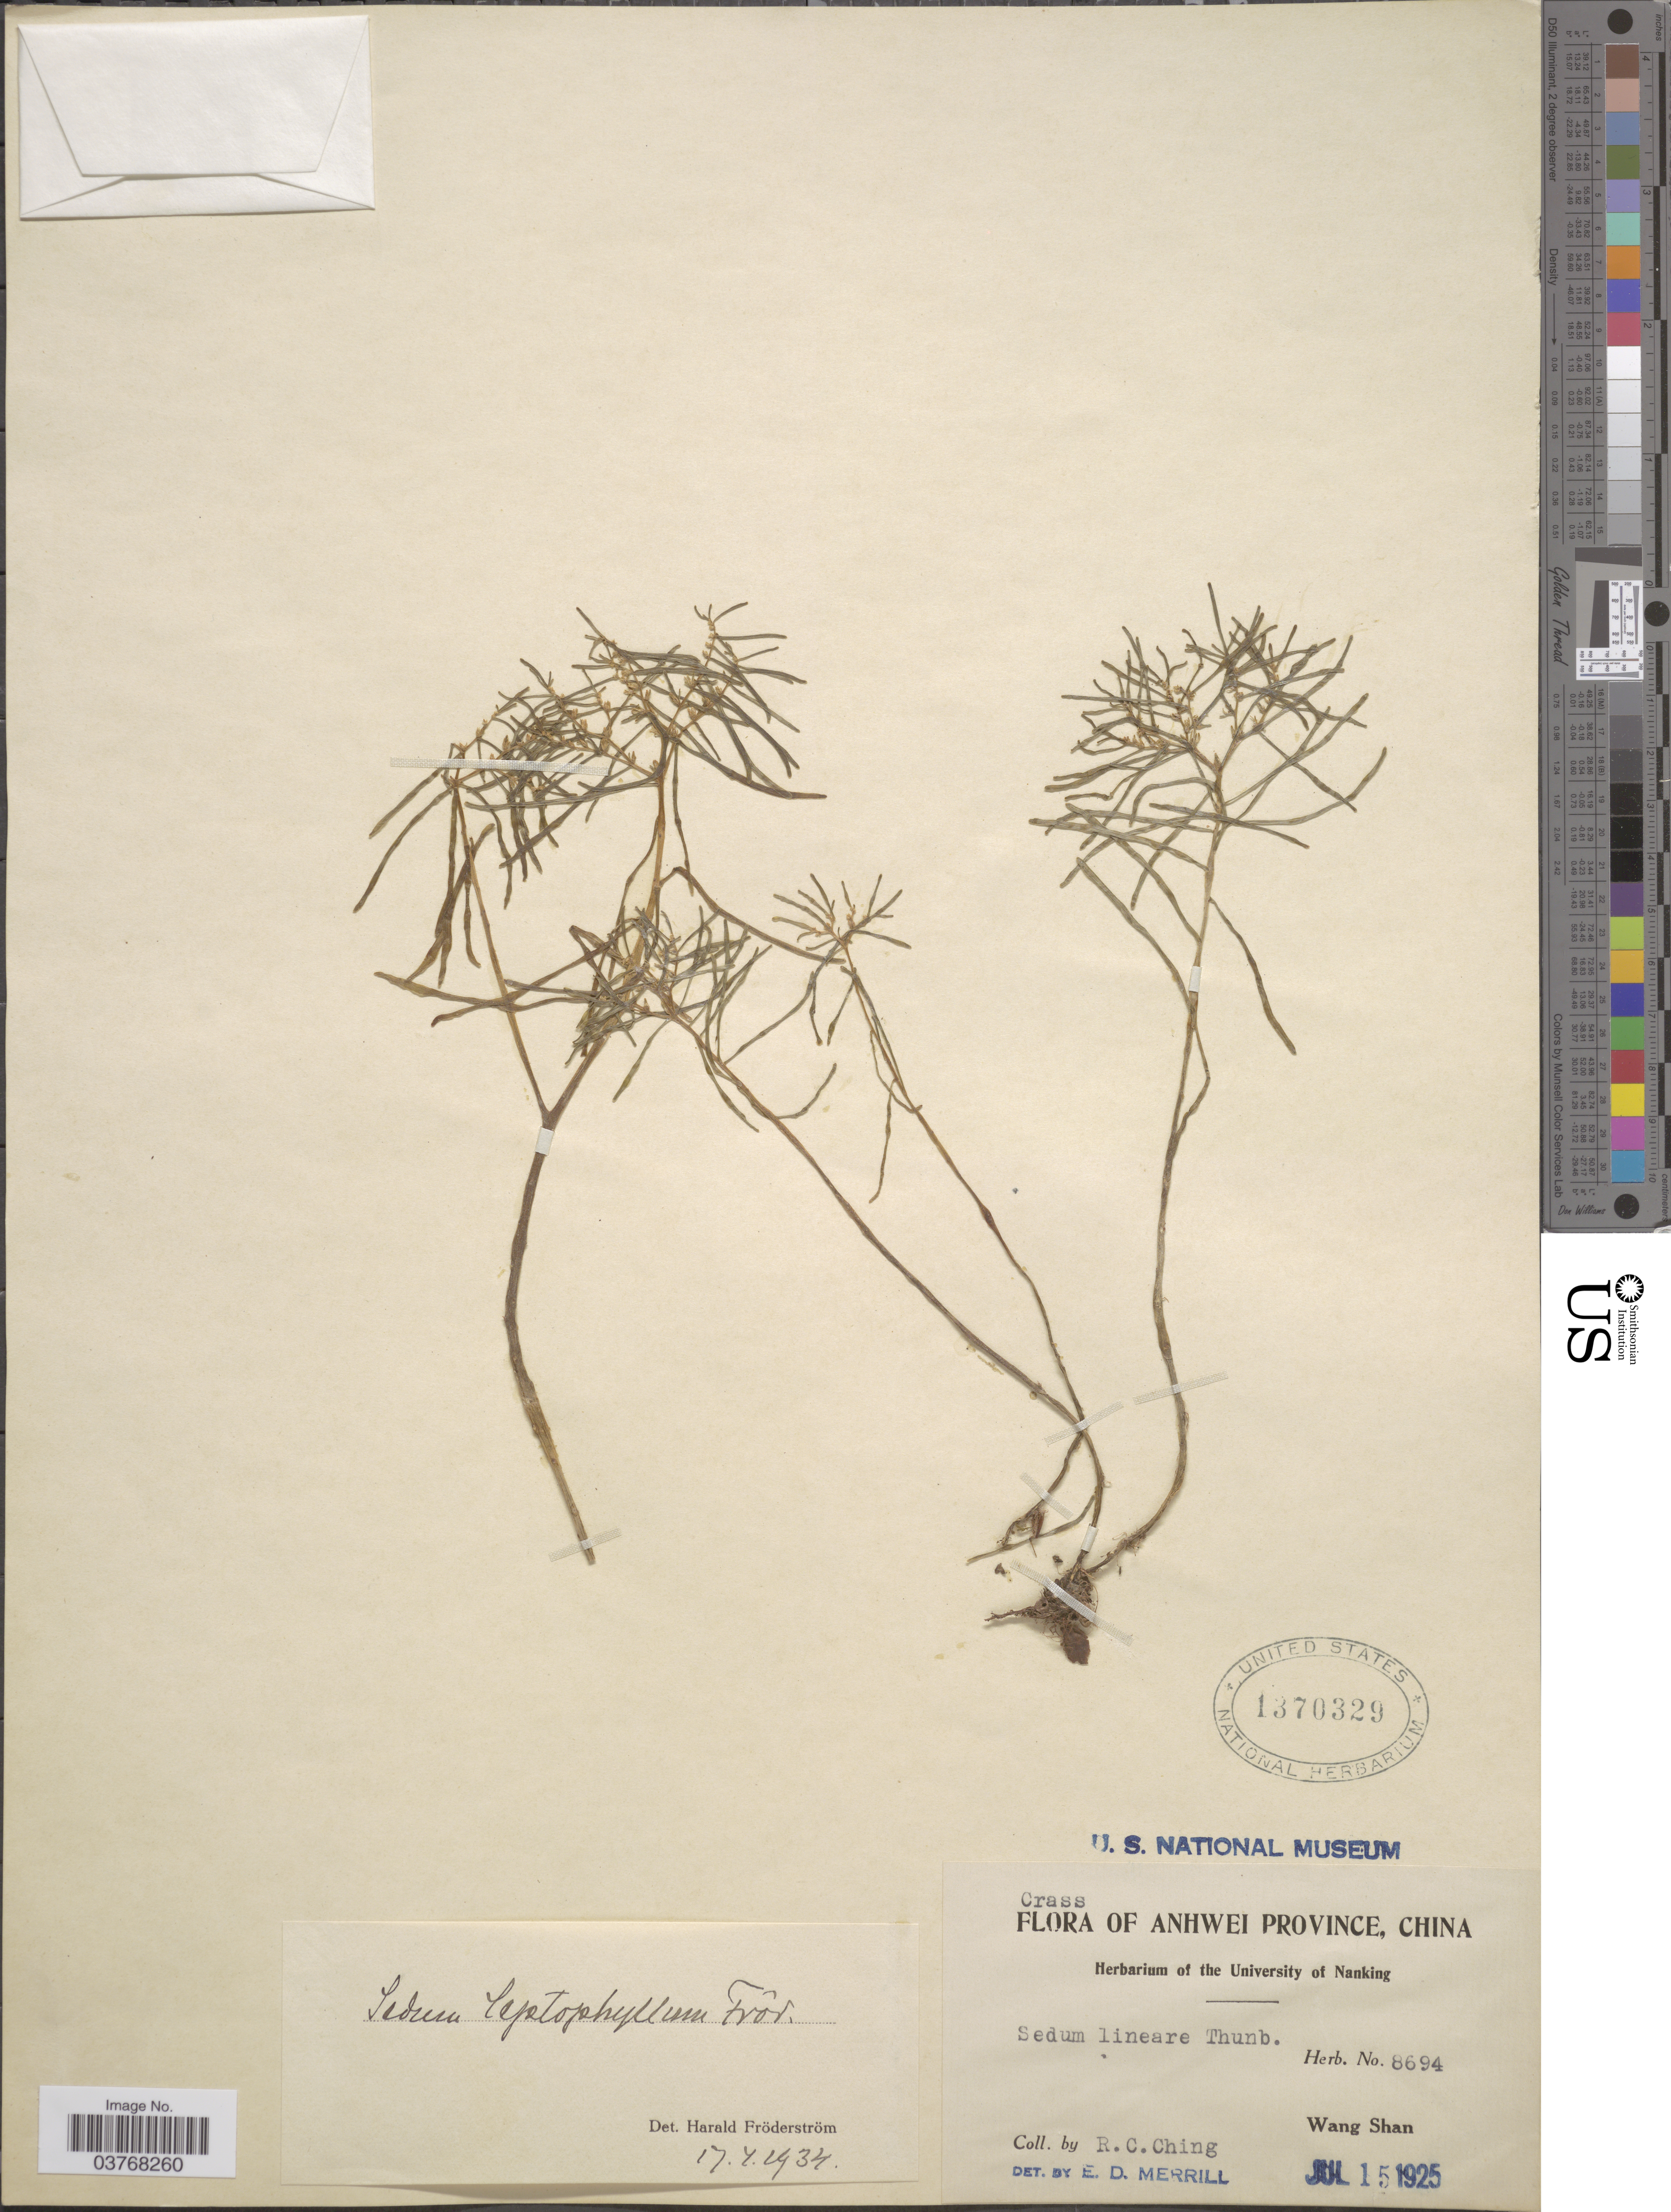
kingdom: Plantae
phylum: Tracheophyta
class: Magnoliopsida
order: Saxifragales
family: Crassulaceae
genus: Sedum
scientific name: Sedum leptophyllum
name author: Fröd.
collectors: R. C. Ching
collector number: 8694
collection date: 1925-07-15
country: China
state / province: Anhui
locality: Anhwei Province. Wang Shan.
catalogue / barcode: US 1370329